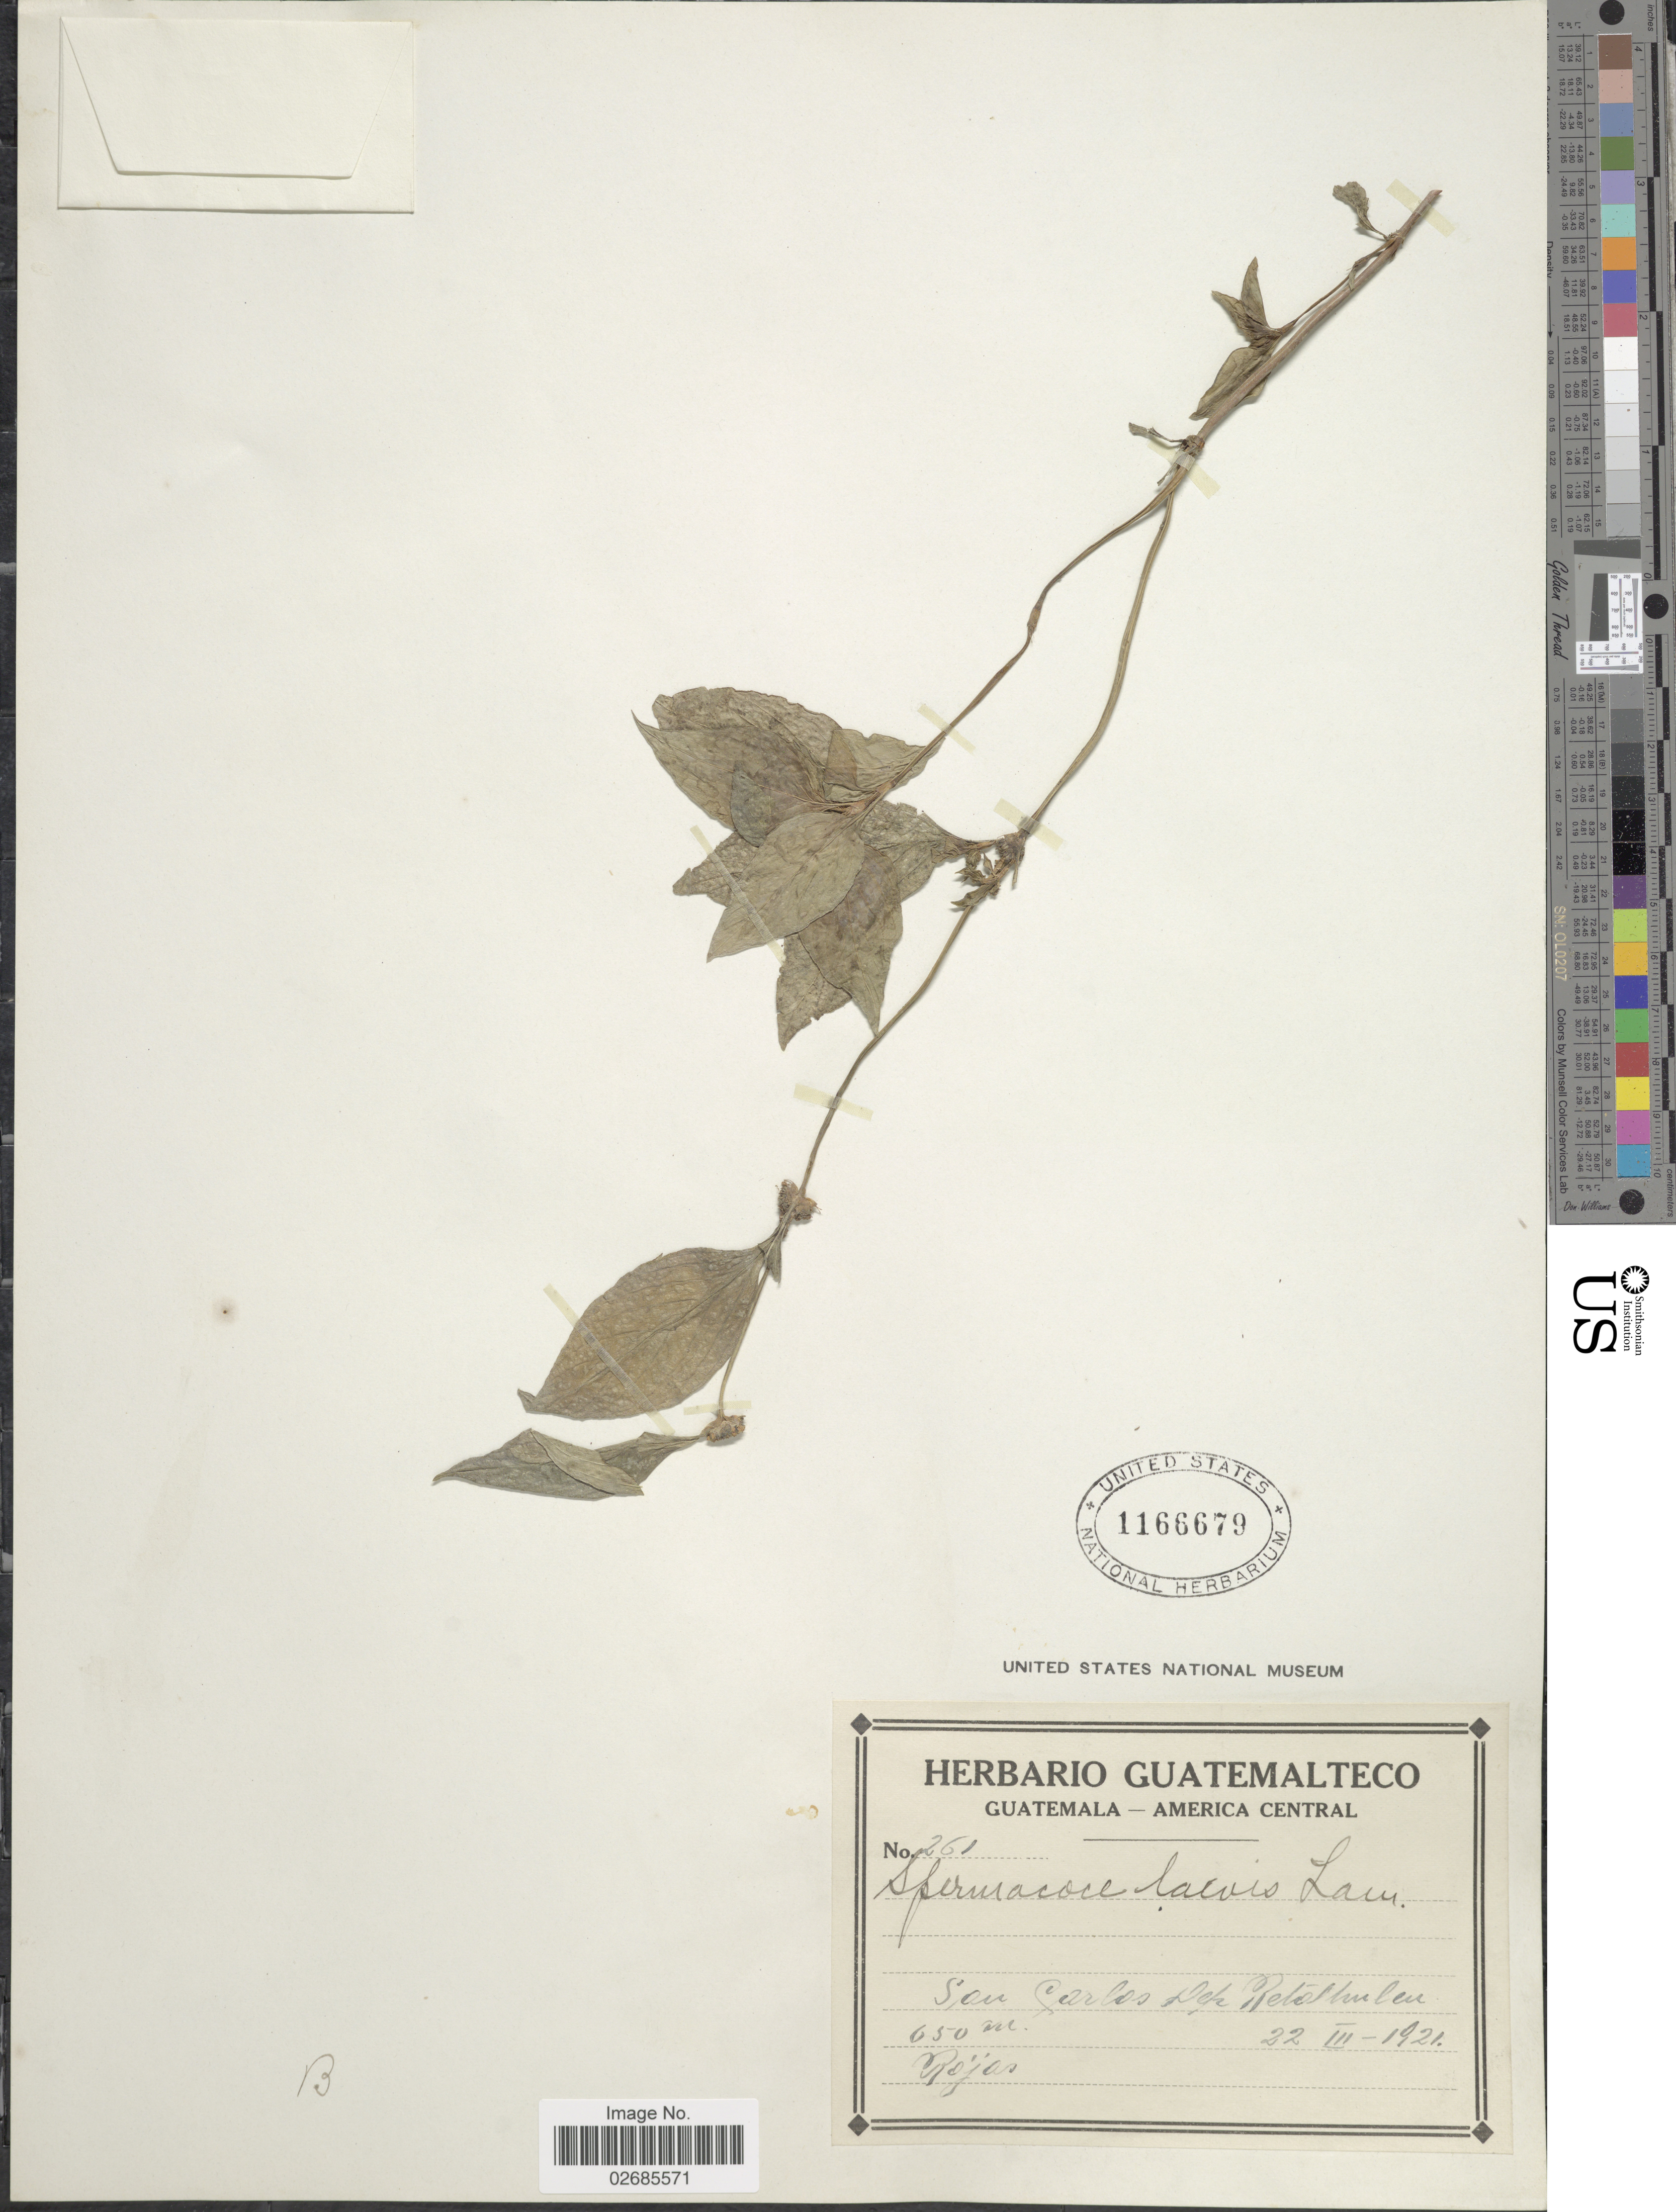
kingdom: Plantae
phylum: Tracheophyta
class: Magnoliopsida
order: Gentianales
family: Rubiaceae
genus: Borreria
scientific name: Borreria assurgens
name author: (Ruiz & Pav.) Griseb.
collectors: Rojas, --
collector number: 261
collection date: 1921-03-22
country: Guatemala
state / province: Retalhuleu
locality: San Carlos, Dep Retalhuleu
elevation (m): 650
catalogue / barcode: US 1166679